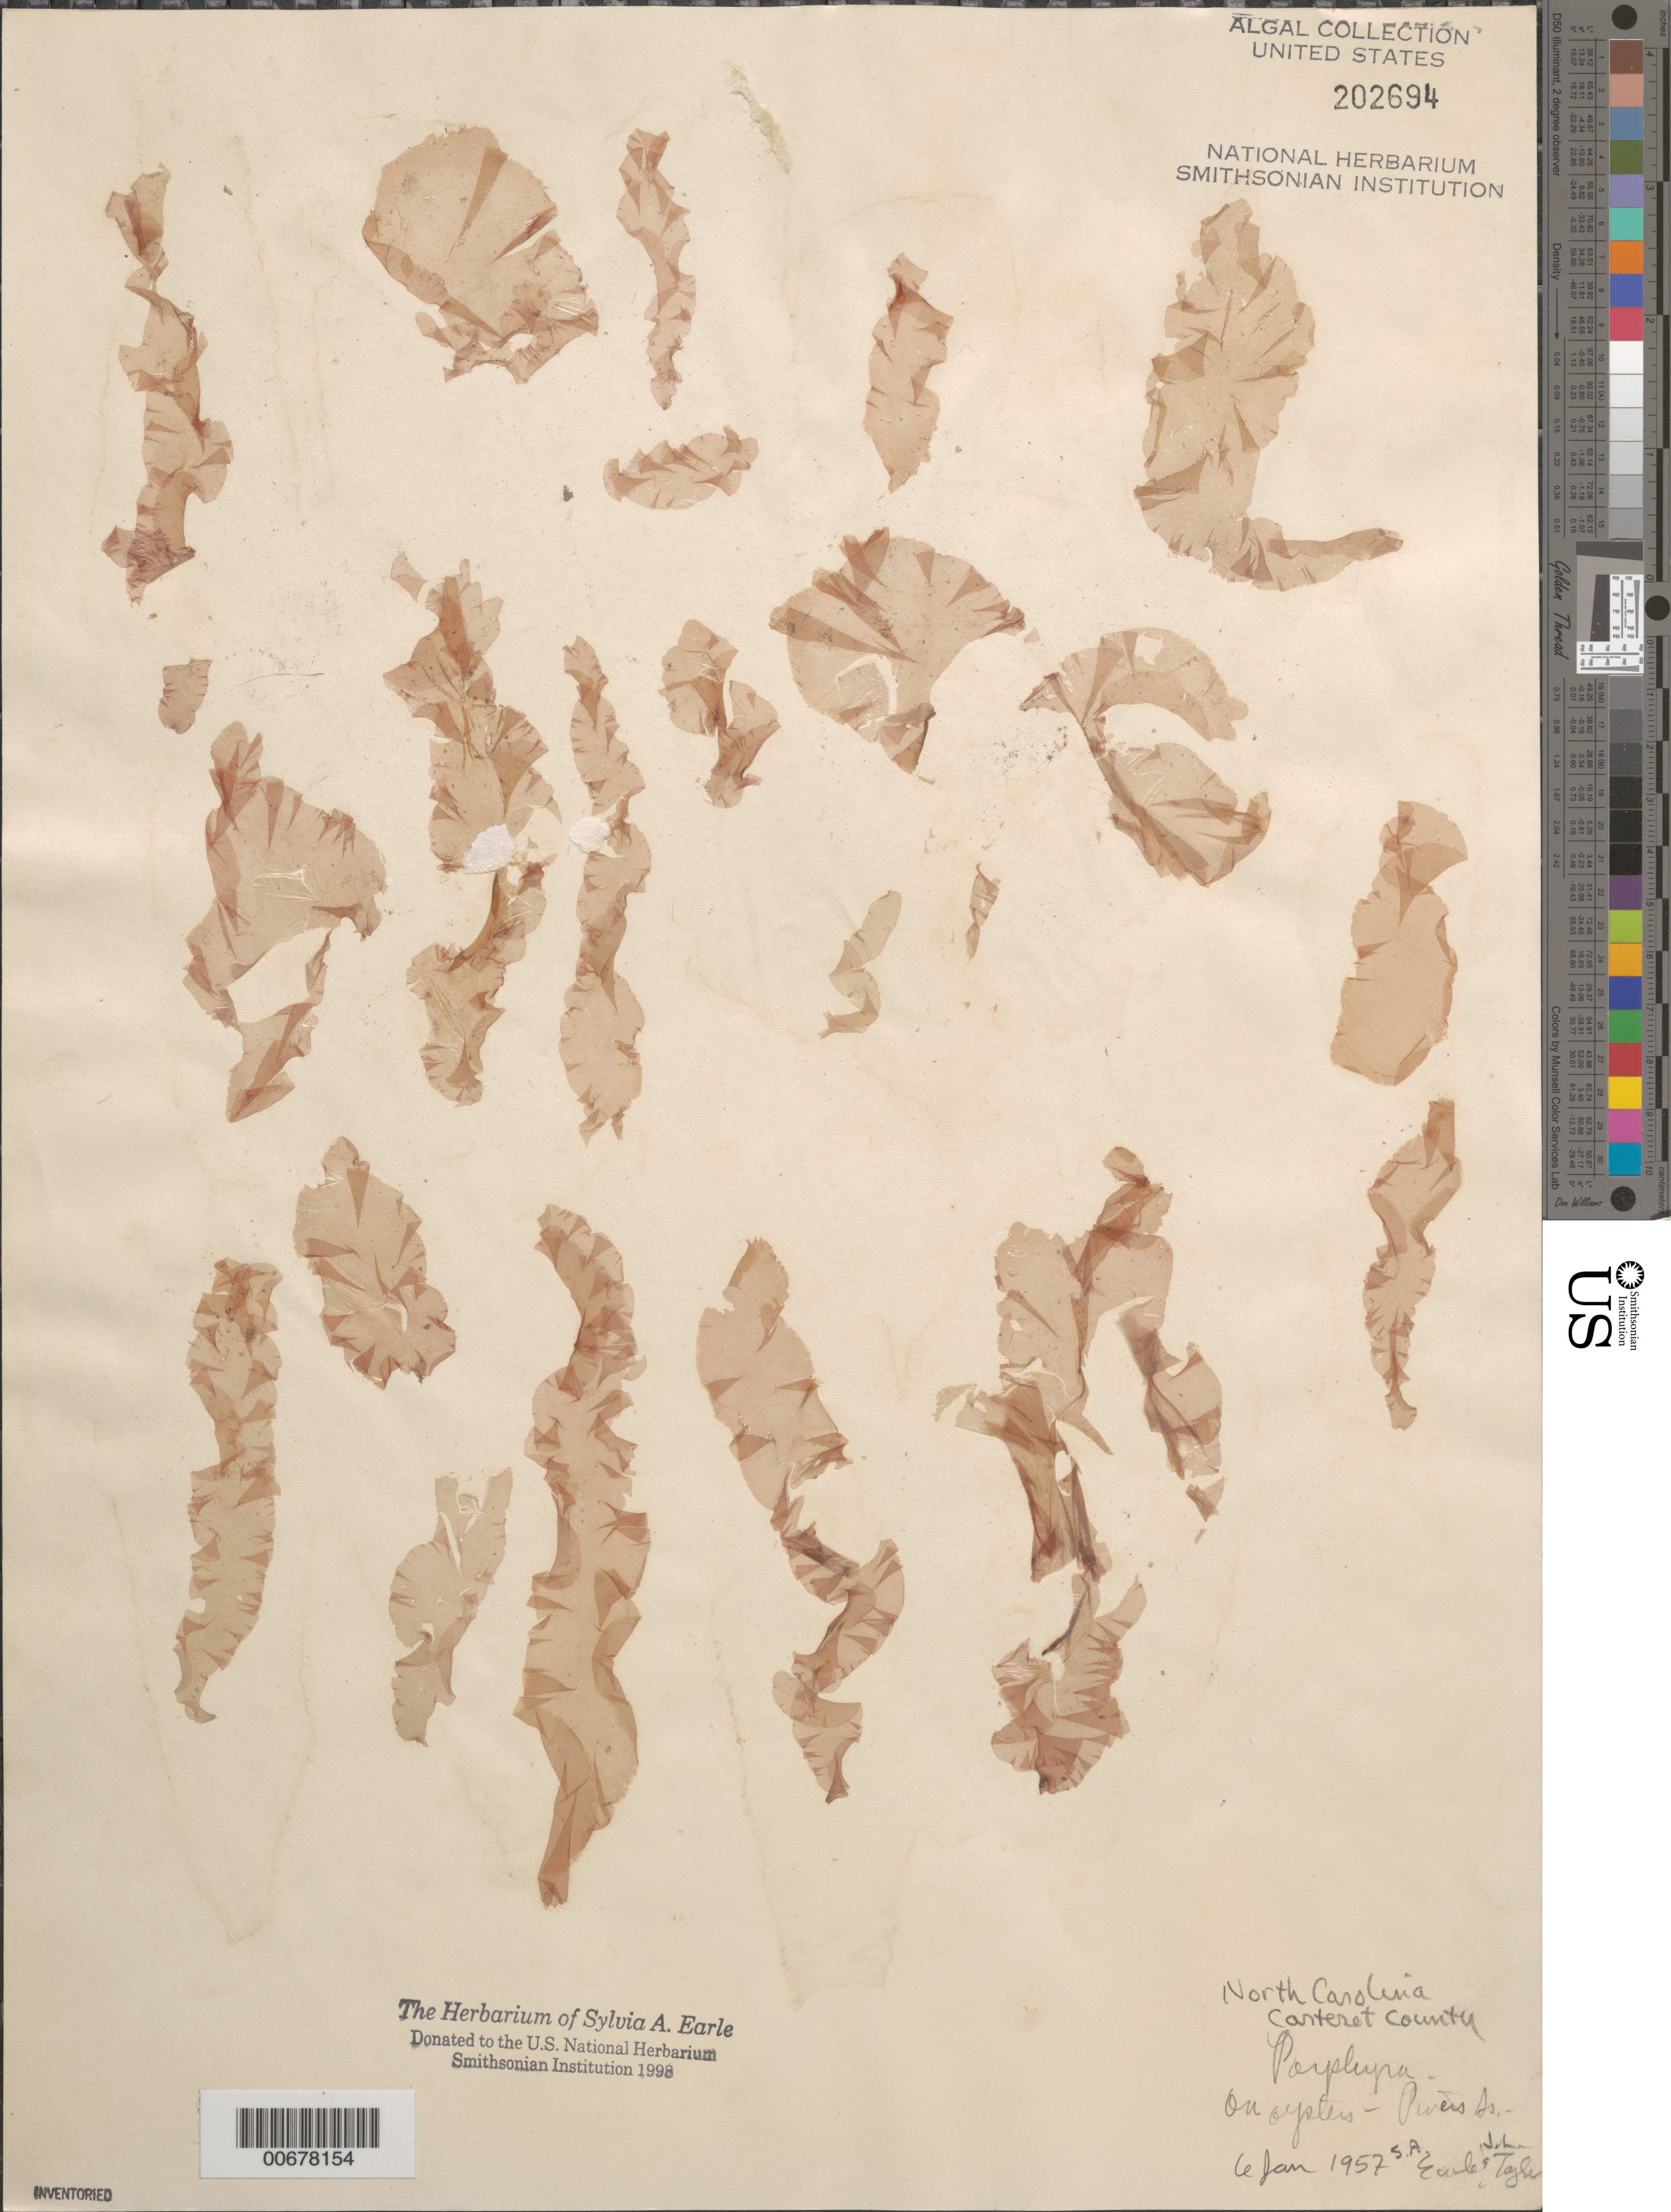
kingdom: Plantae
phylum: Rhodophyta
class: Bangiophyceae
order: Bangiales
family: Bangiaceae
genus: Porphyra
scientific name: Porphyra sp.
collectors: S. A. Earle & J. L. Taylor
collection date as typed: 06 Jan 1957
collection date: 1957-01-06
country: United States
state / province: North Carolina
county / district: Carteret County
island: Pivers Island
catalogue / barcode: US 202694